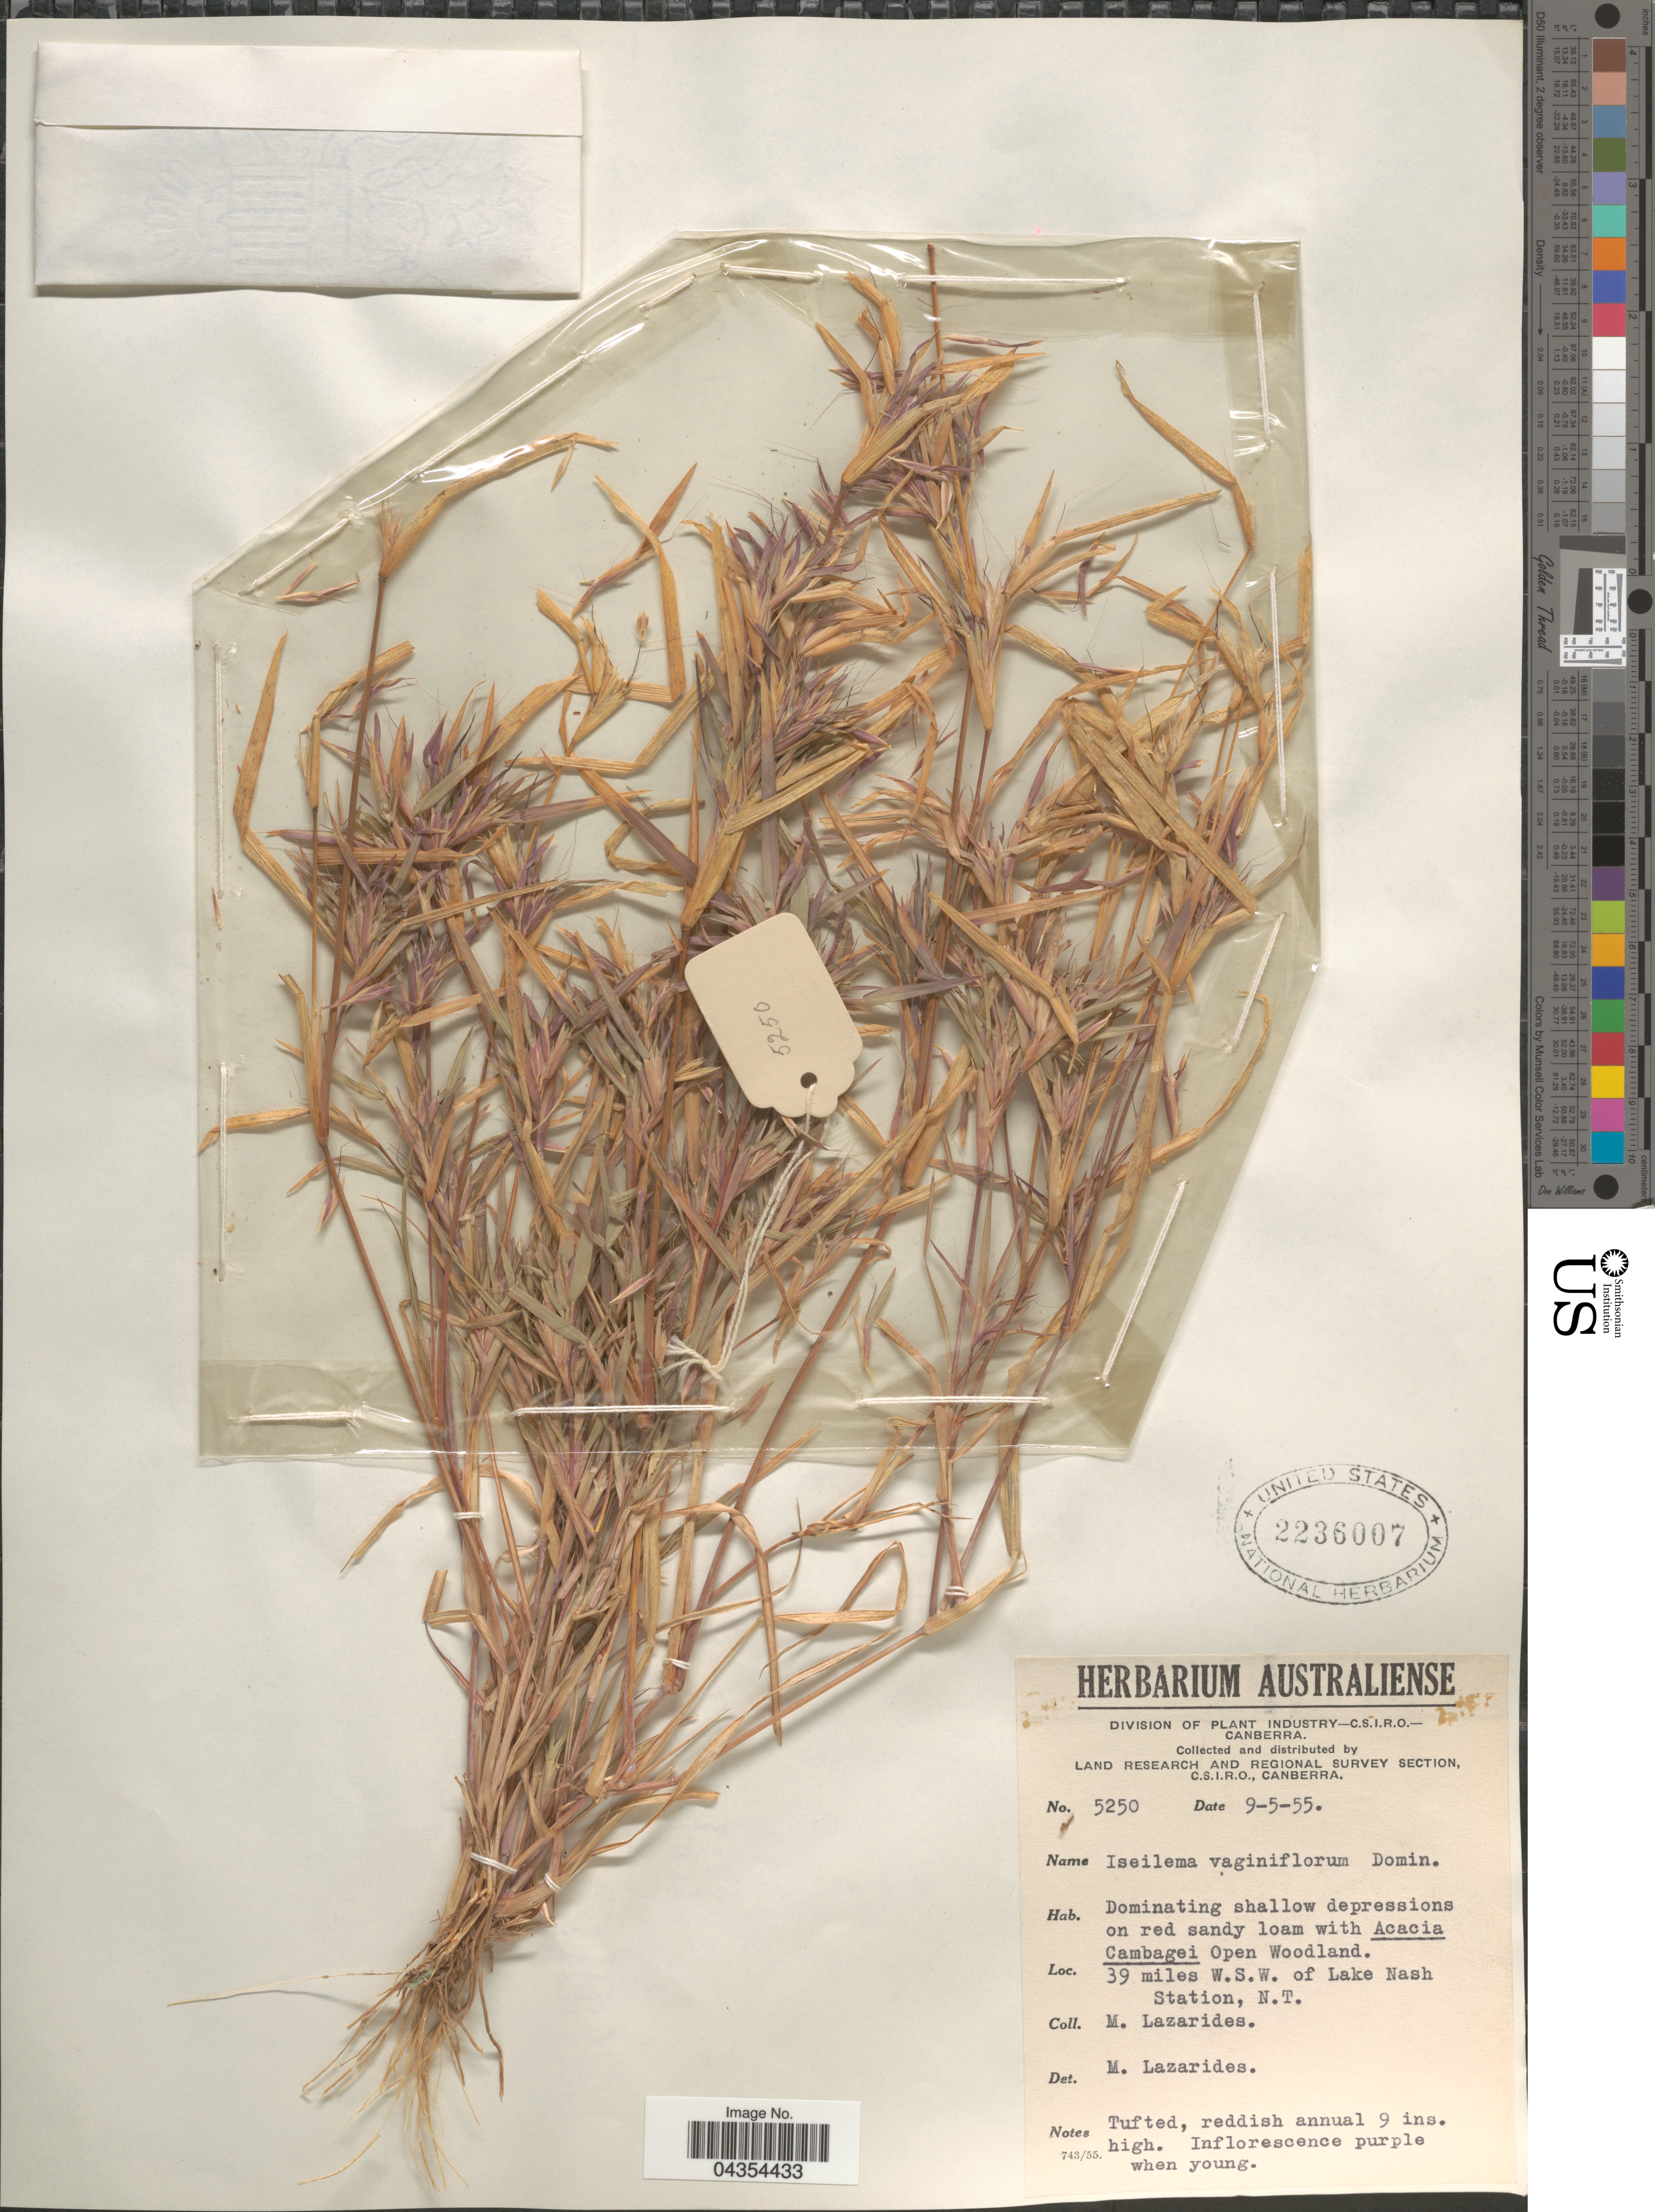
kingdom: Plantae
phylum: Tracheophyta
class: Liliopsida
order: Poales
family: Poaceae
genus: Iseilema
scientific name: Iseilema vaginiflorum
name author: Domin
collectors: M. Lazarides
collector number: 5250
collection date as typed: Transcribed d/m/y: 9/5/55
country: Australia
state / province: Northern Territory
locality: Land Research and Regional Survey Section. 39 miles W.S.W. of Lake Nash Station.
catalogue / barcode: US 2236007